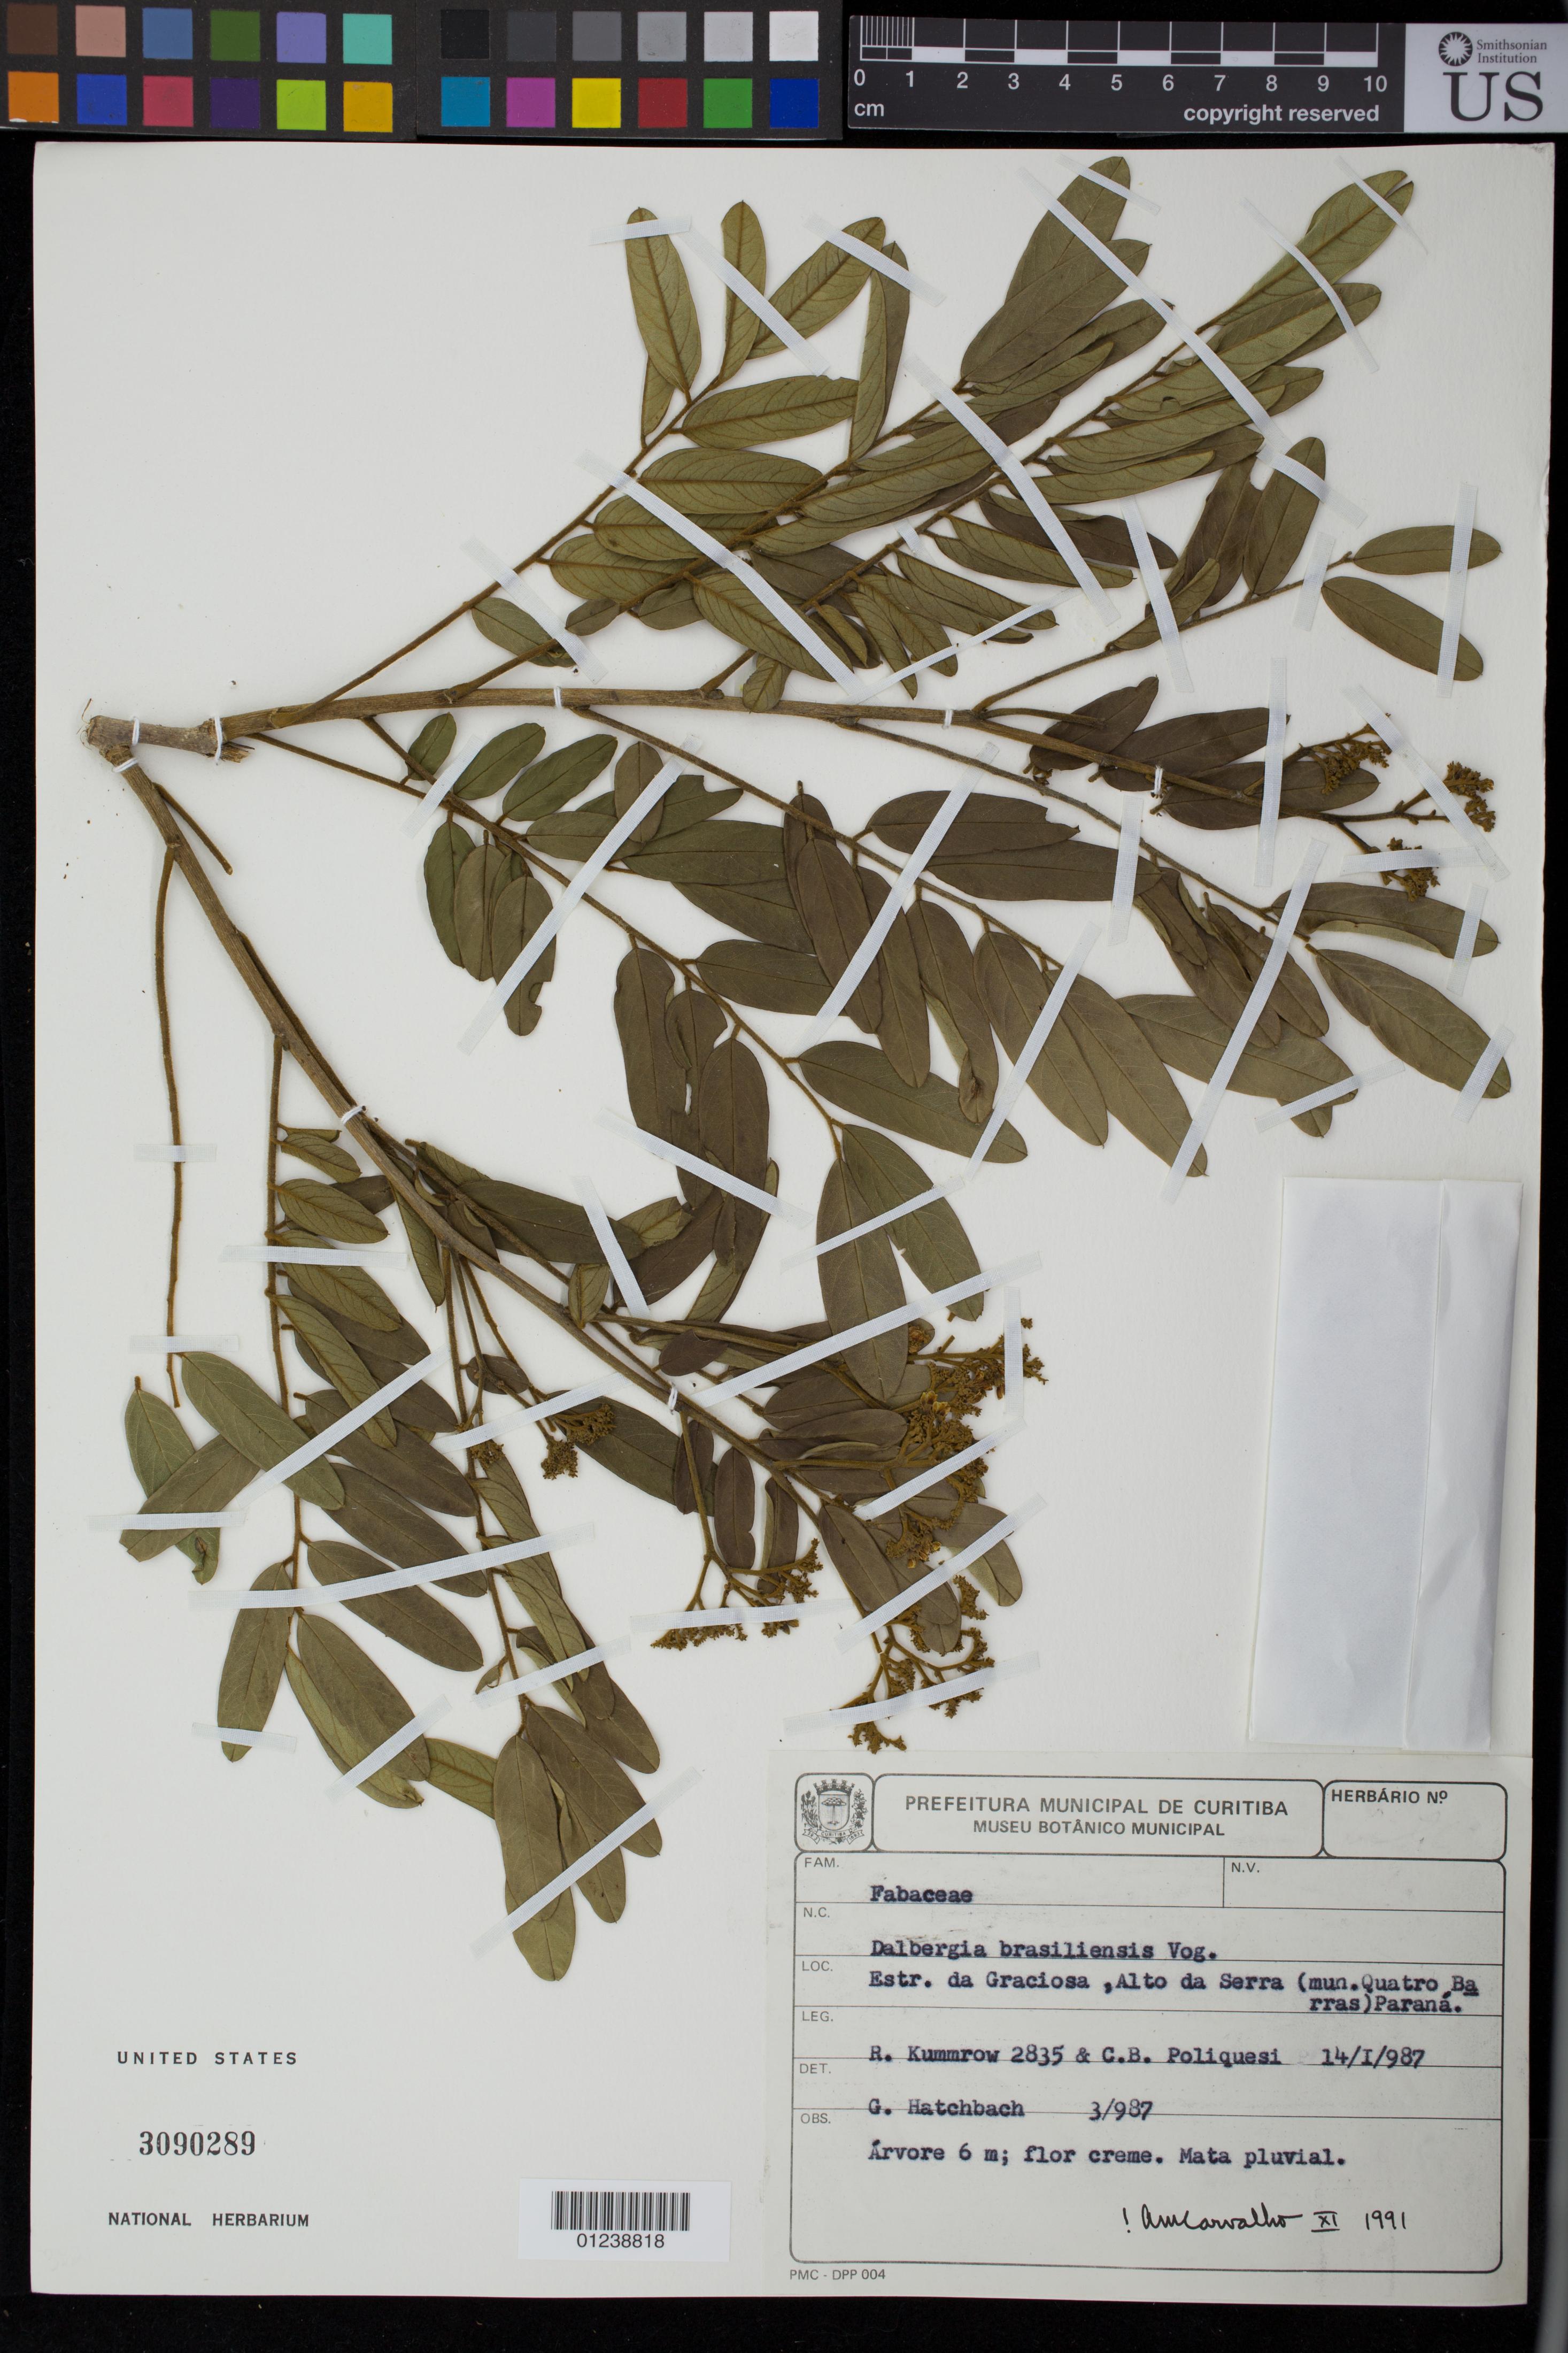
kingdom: Plantae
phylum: Tracheophyta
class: Magnoliopsida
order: Fabales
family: Fabaceae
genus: Dalbergia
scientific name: Dalbergia brasiliensis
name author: Vogel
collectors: R. Kummrow & C. Poliquesi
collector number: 2835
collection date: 1987-01-14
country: Brazil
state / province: Paraná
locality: Estr. da Graciosa, Alto da Serra (mun.Quatro Barras)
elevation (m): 8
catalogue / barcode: US 3090289